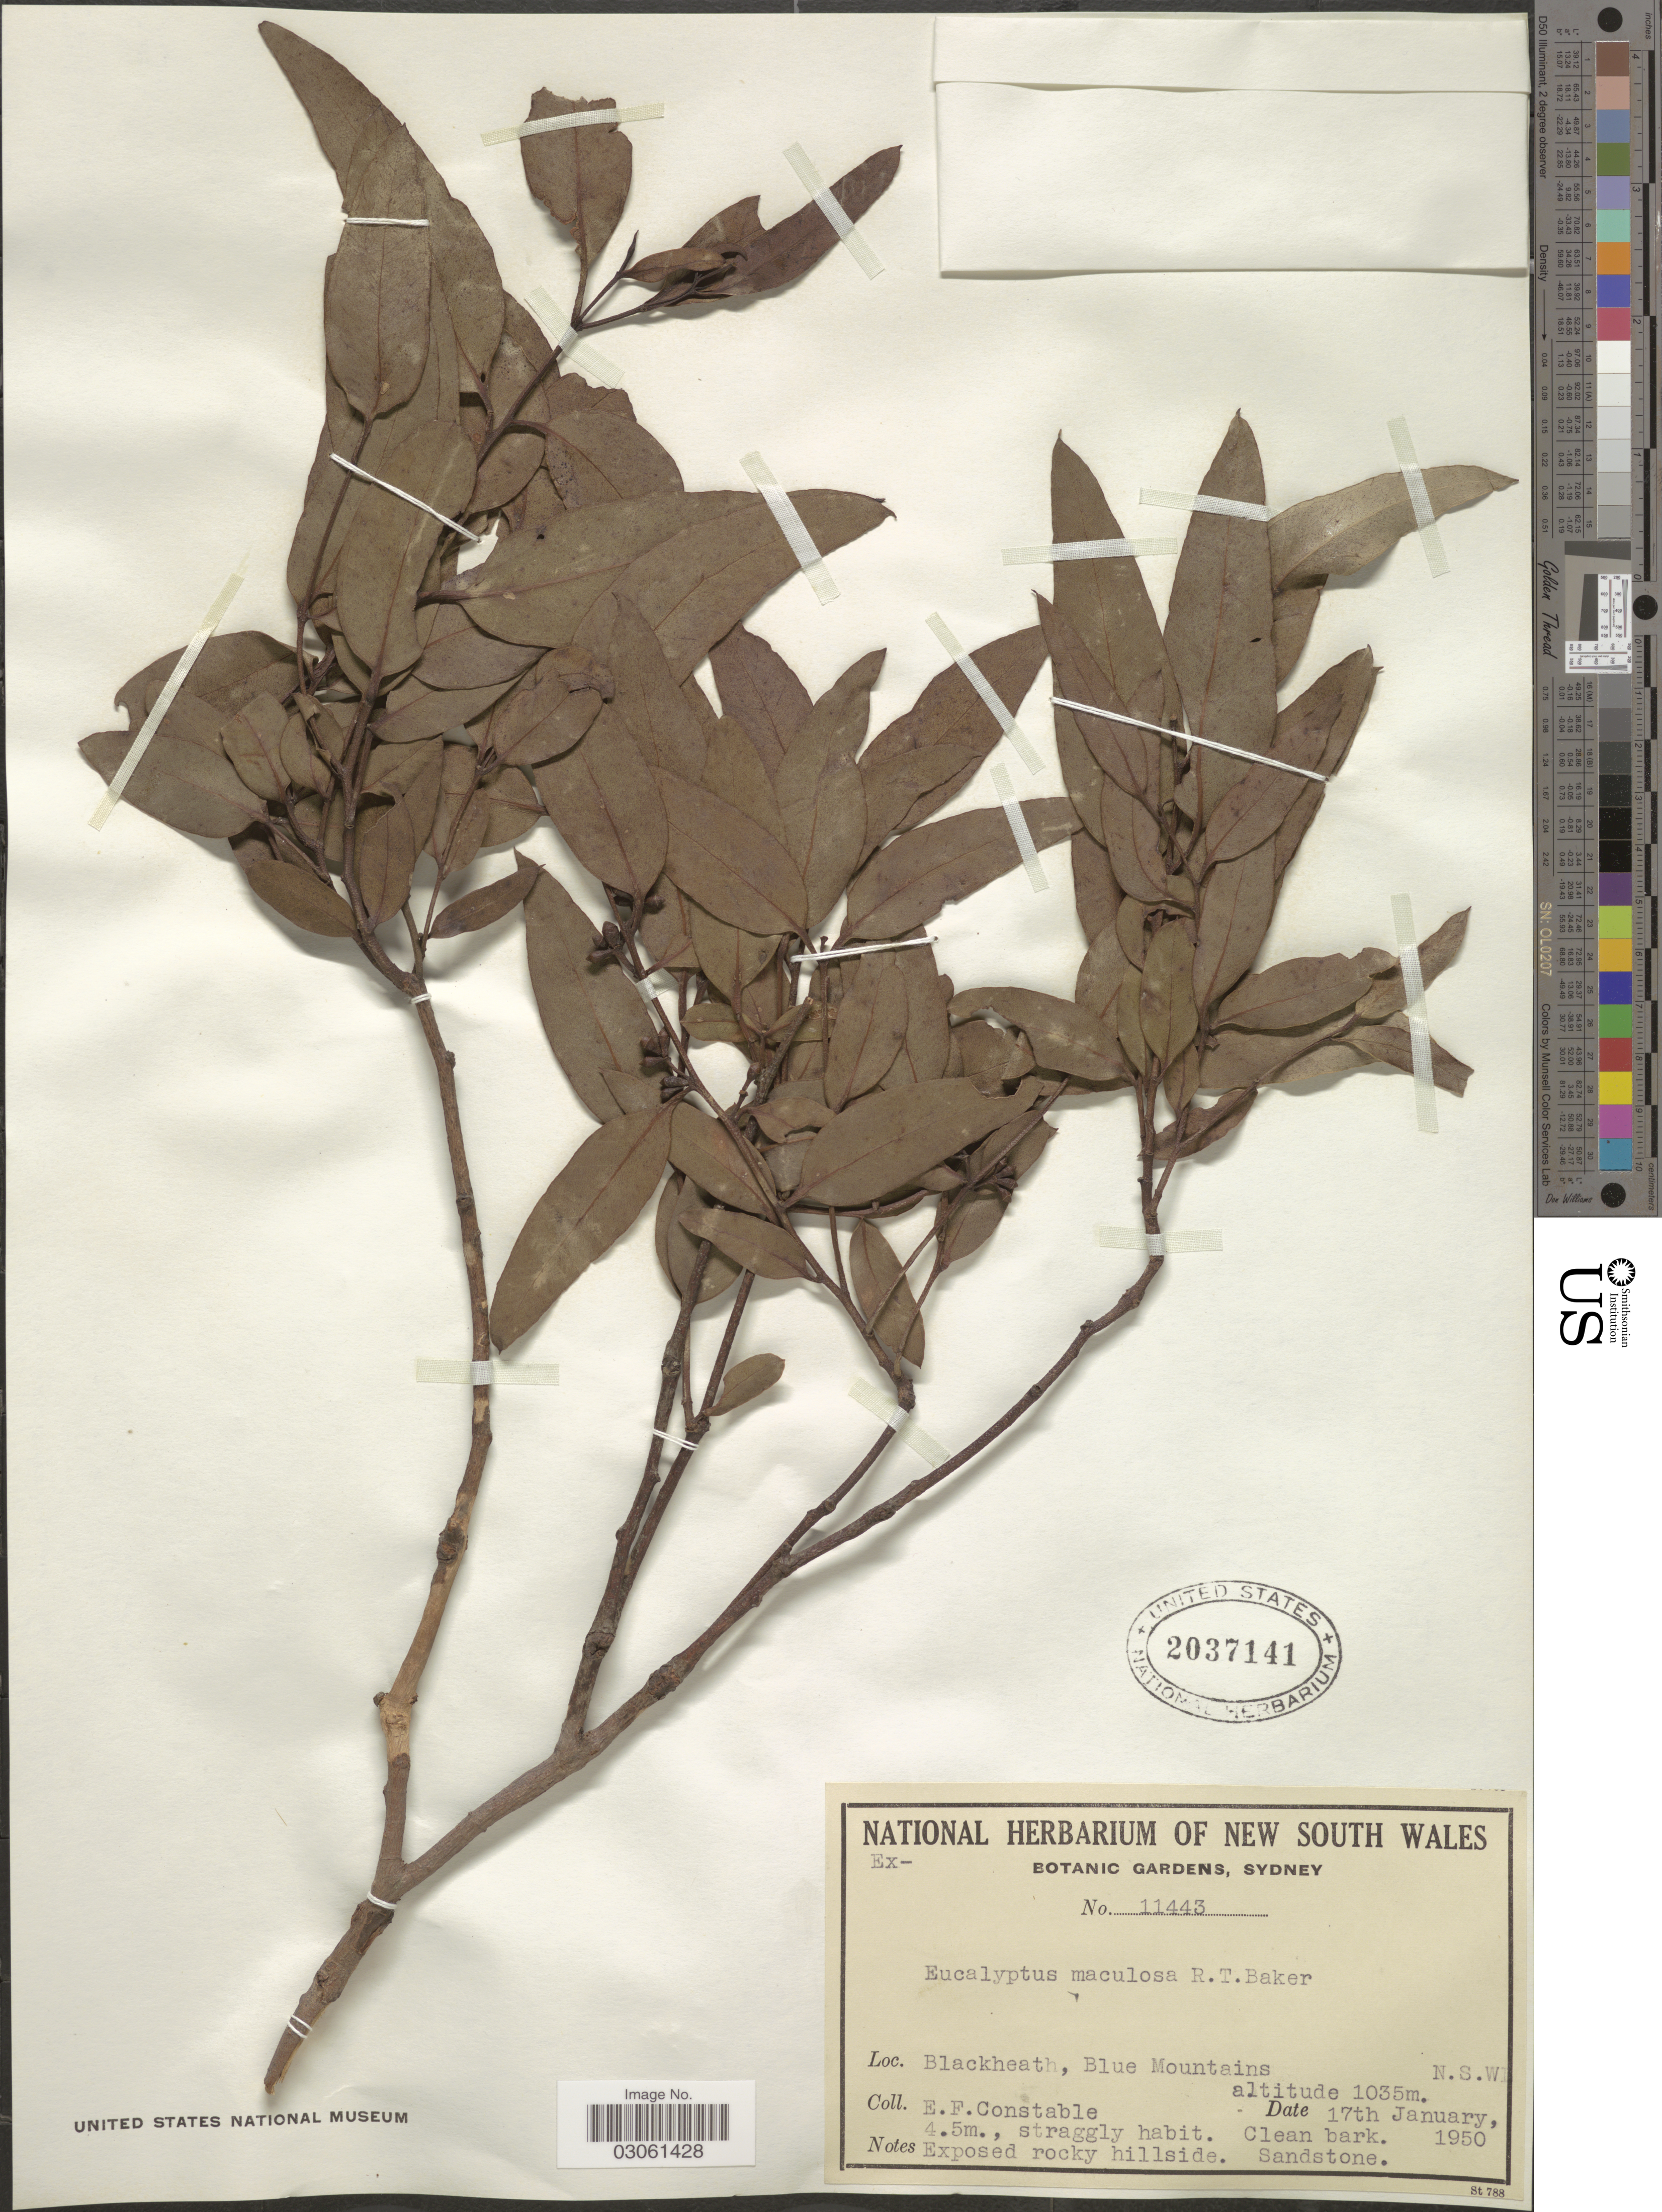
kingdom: Plantae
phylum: Tracheophyta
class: Magnoliopsida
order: Myrtales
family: Myrtaceae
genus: Eucalyptus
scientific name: Eucalyptus maculosa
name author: R.T. Baker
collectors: E. F. Constable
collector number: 11443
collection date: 1950-01-17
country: Australia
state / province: New South Wales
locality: Blackheath, Blue Mountains.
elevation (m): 1035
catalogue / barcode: US 2037141